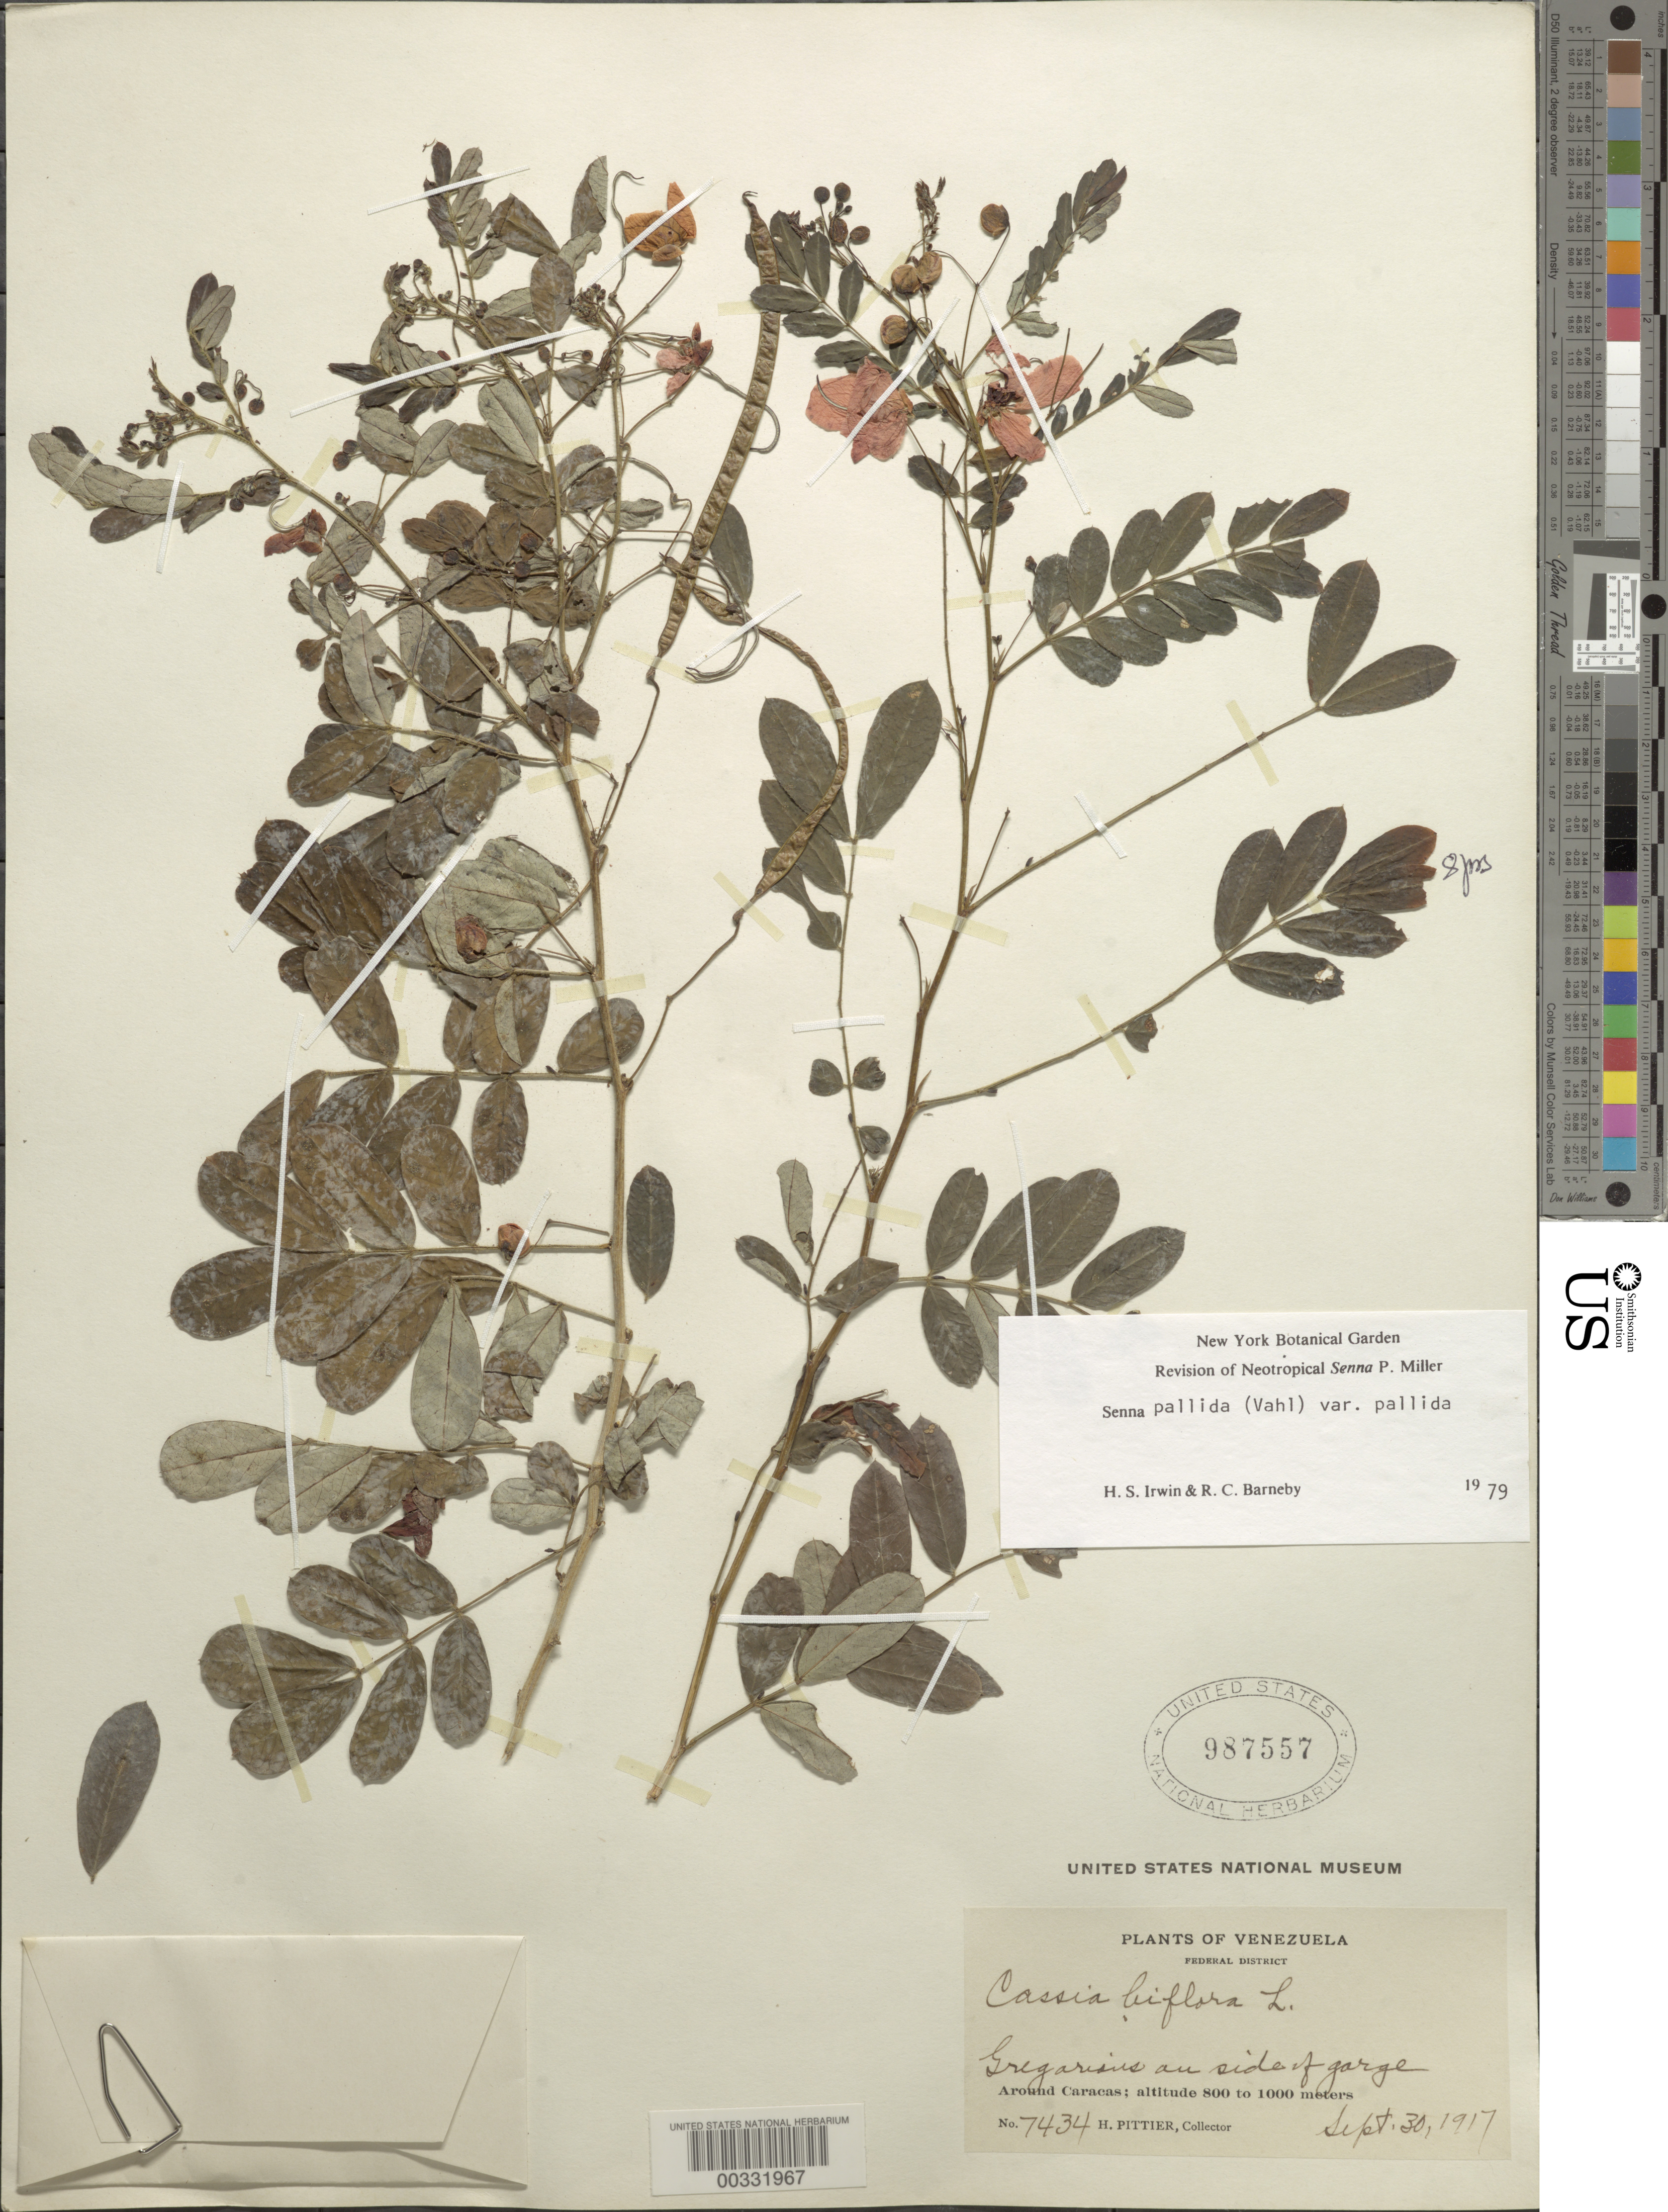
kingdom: Plantae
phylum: Tracheophyta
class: Magnoliopsida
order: Fabales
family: Fabaceae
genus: Senna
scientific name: Senna pallida var. pallida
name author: (Vahl) H.S. Irwin & Barneby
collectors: H. F. Pittier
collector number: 7434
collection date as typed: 30 Sep 1917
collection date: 1917-09-30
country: Venezuela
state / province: Distrito Federal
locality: Around Caracas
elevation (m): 800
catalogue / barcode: US 987557